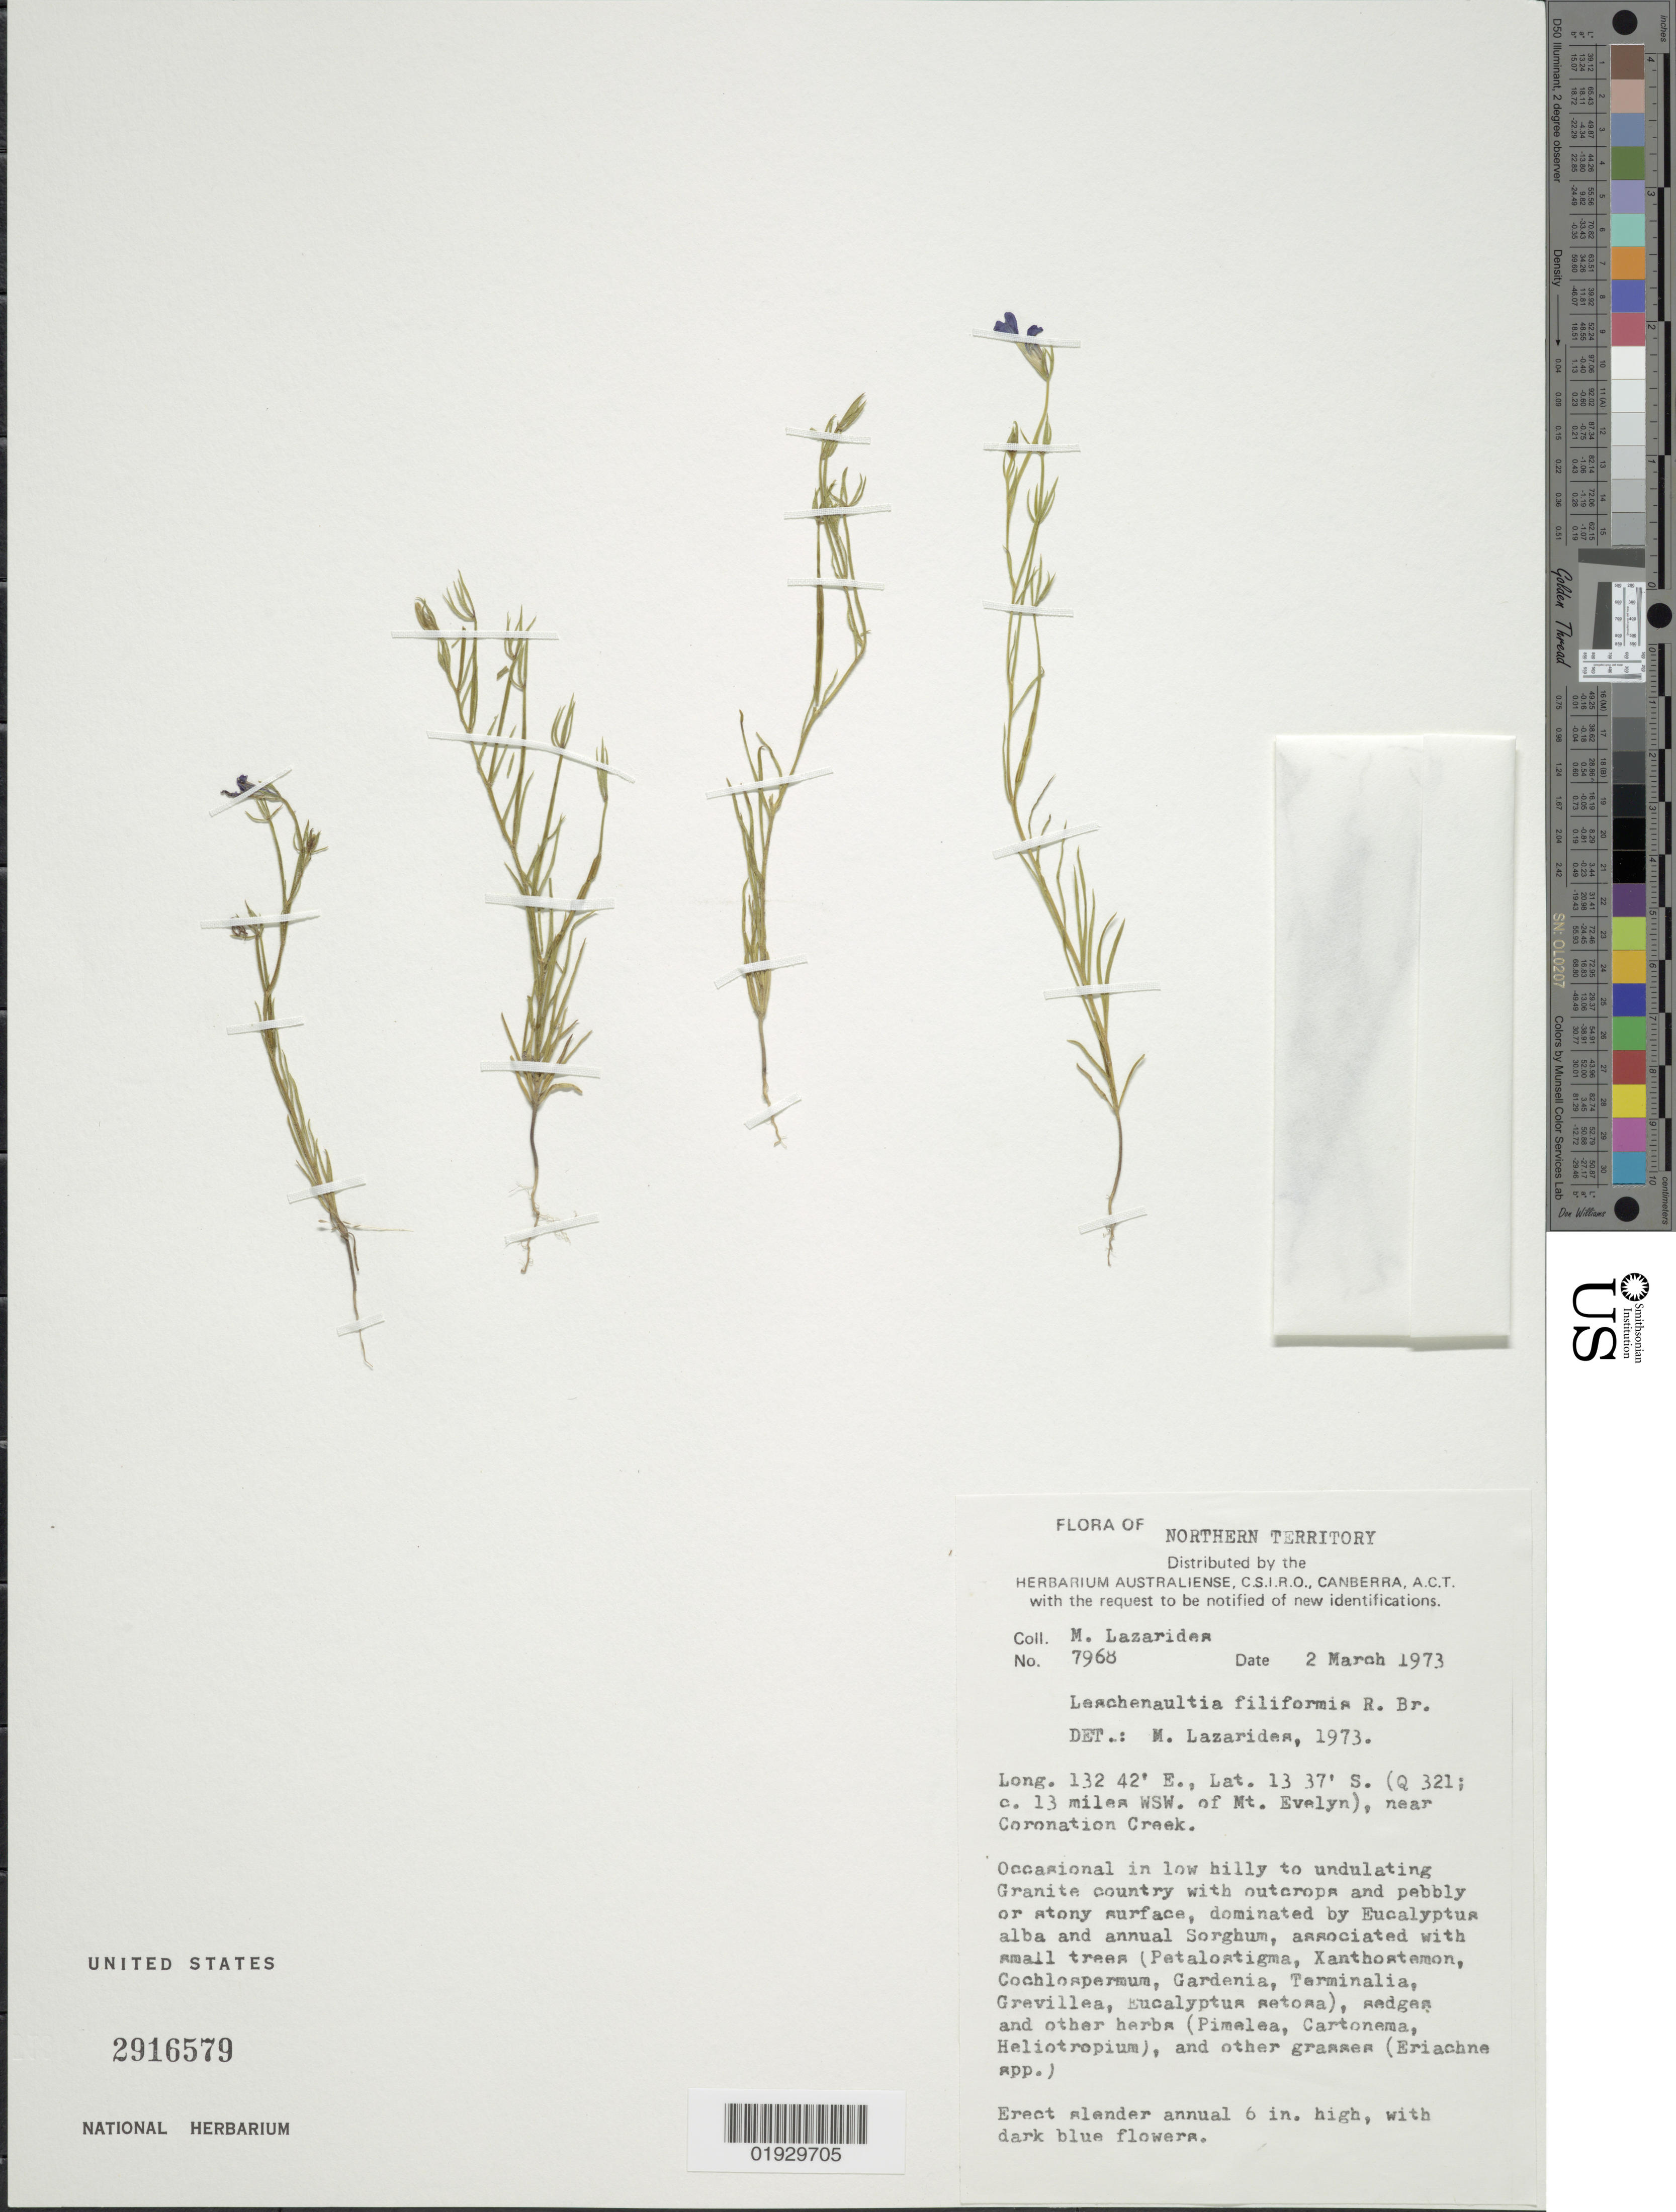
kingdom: Plantae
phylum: Tracheophyta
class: Magnoliopsida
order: Asterales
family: Goodeniaceae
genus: Leschenaultia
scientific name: Leschenaultia filiformis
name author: R. Br.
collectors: M. Lazarides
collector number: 7968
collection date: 1973-03-02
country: Australia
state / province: Northern Territory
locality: (Q 321; c. 13 miles WSW. of Mt. Evelyn), near Coronation Creek.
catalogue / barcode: US 2916579